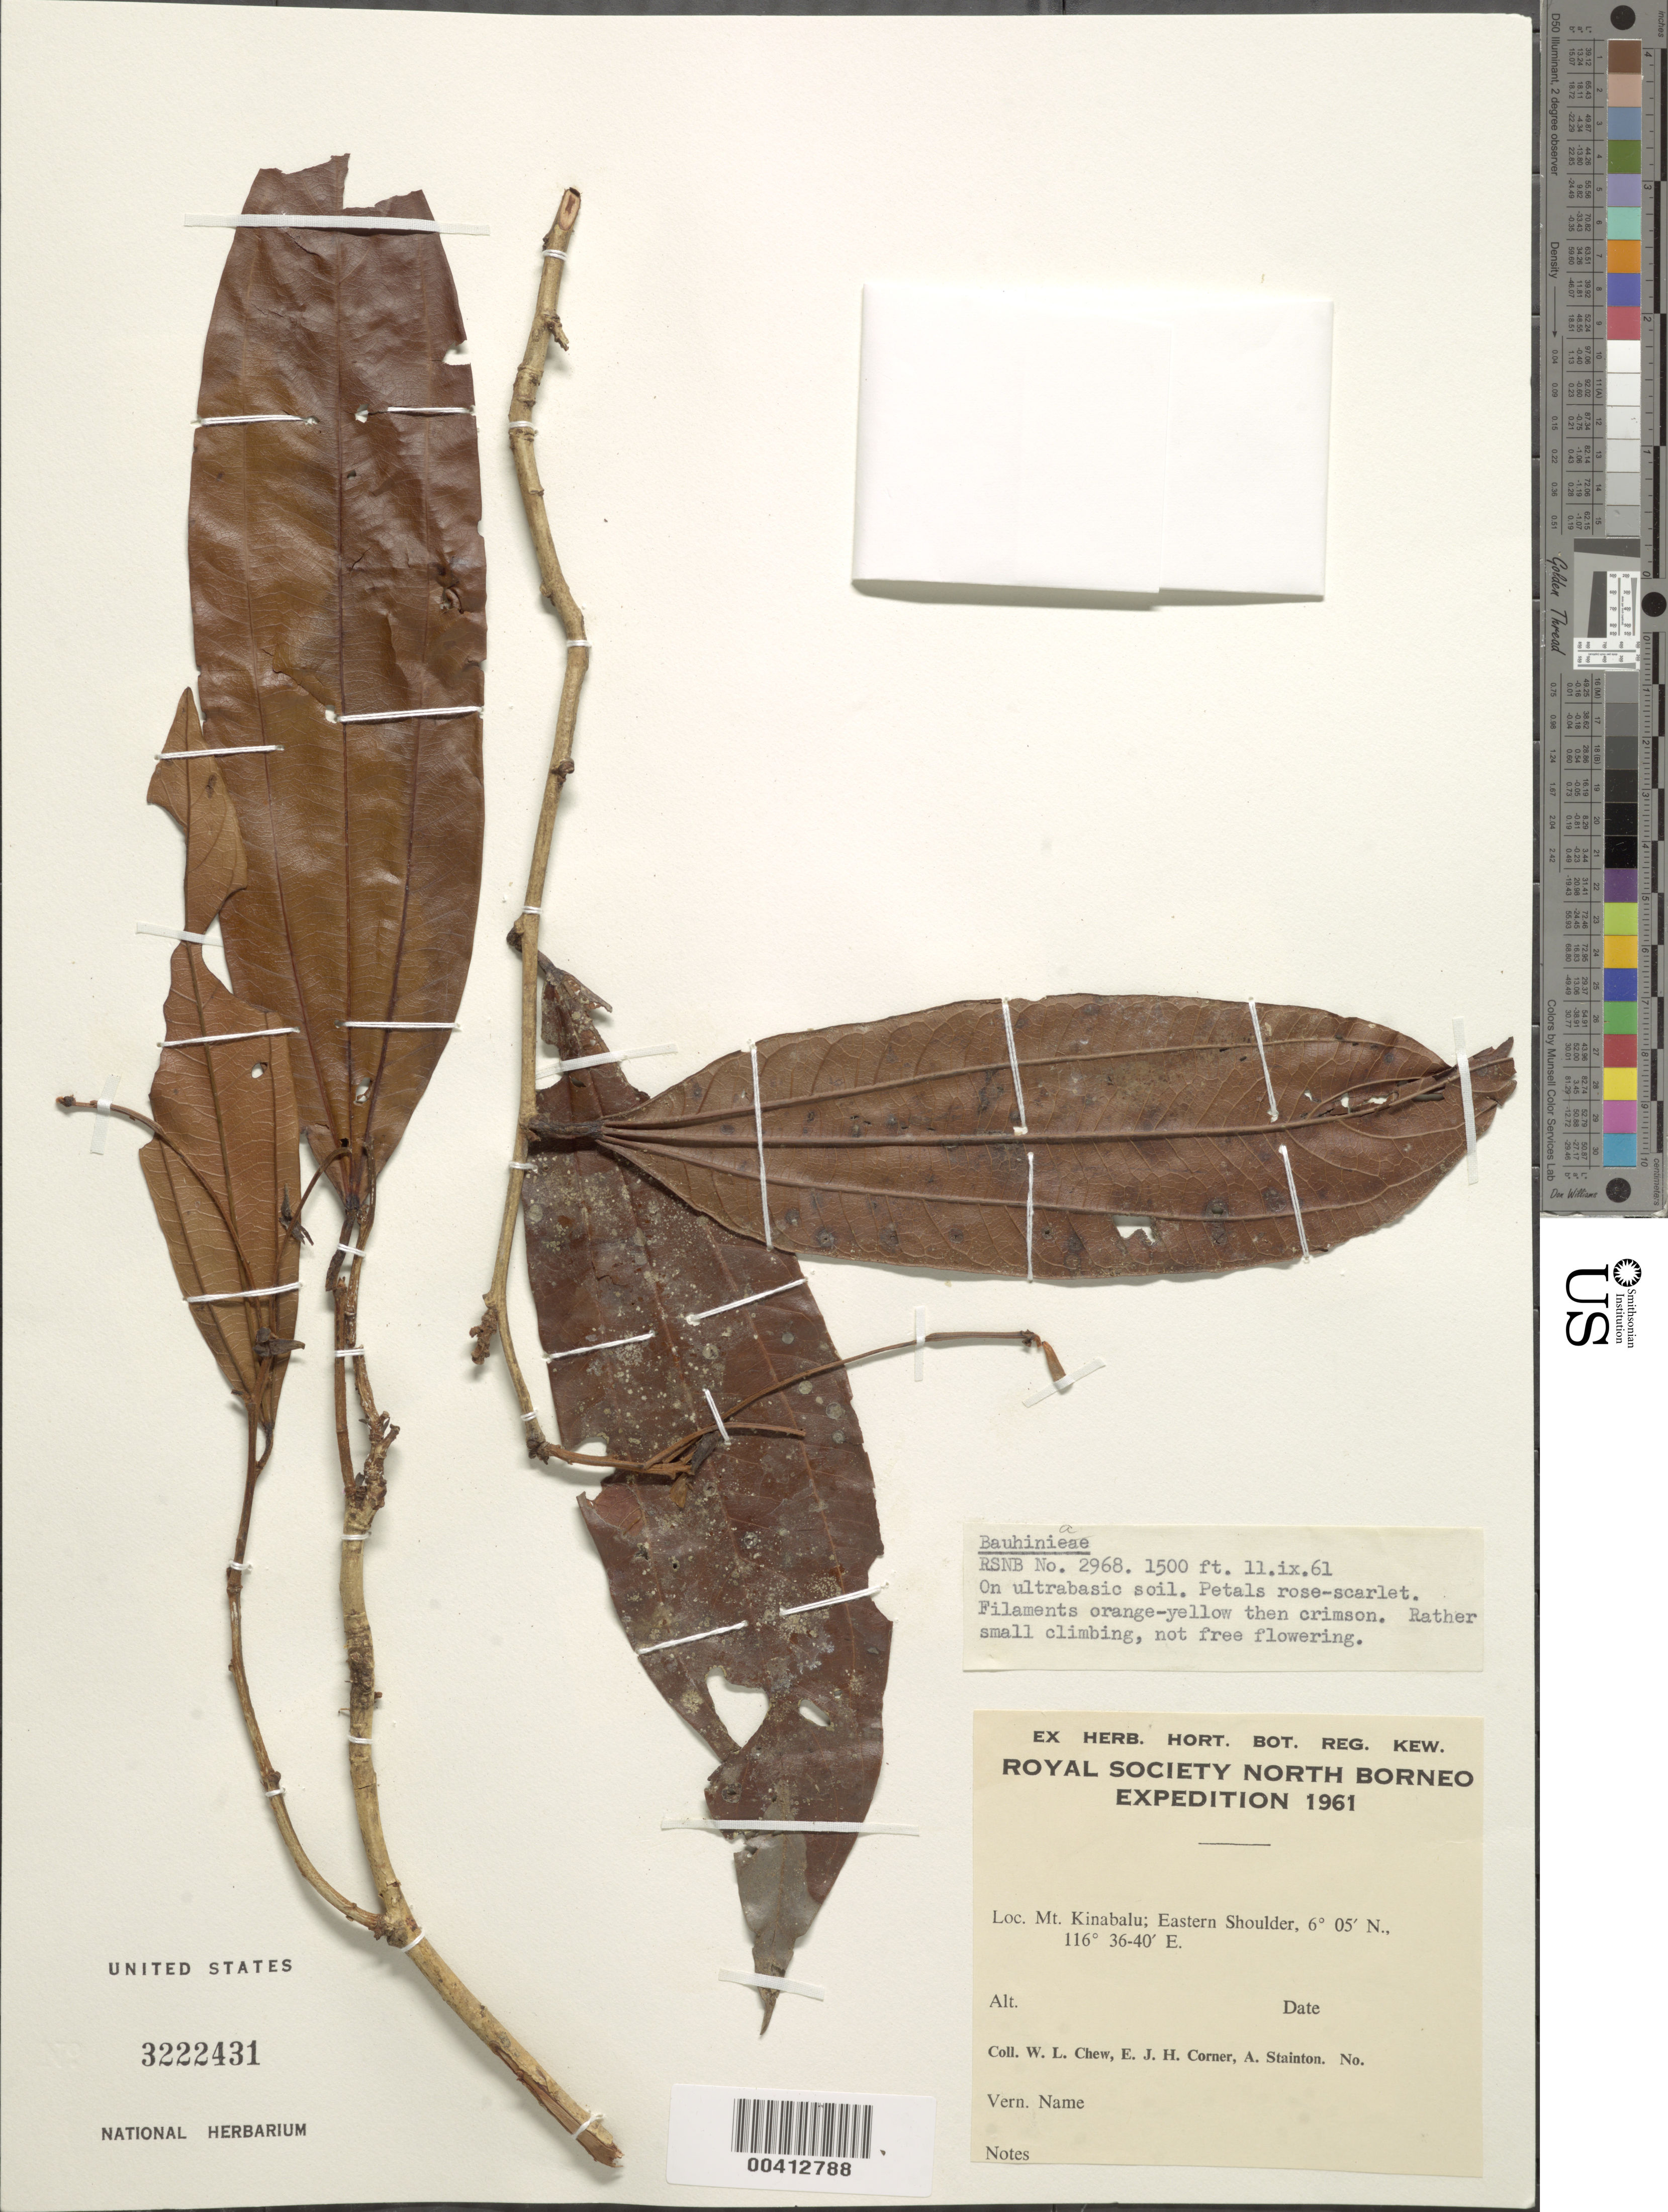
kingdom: Plantae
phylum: Tracheophyta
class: Magnoliopsida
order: Fabales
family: Fabaceae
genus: Phanera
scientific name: Phanera kockiana var. angustifolia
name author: (K. Larsen & S.S. Larsen) Bandyop. et al.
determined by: U.S. National Herbarium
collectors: W. Chew, E. Corner & A. Stainton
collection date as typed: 1961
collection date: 1961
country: Malaysia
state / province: Sabah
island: Borneo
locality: Mt kinabalu, east shoulder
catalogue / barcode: US 3222431